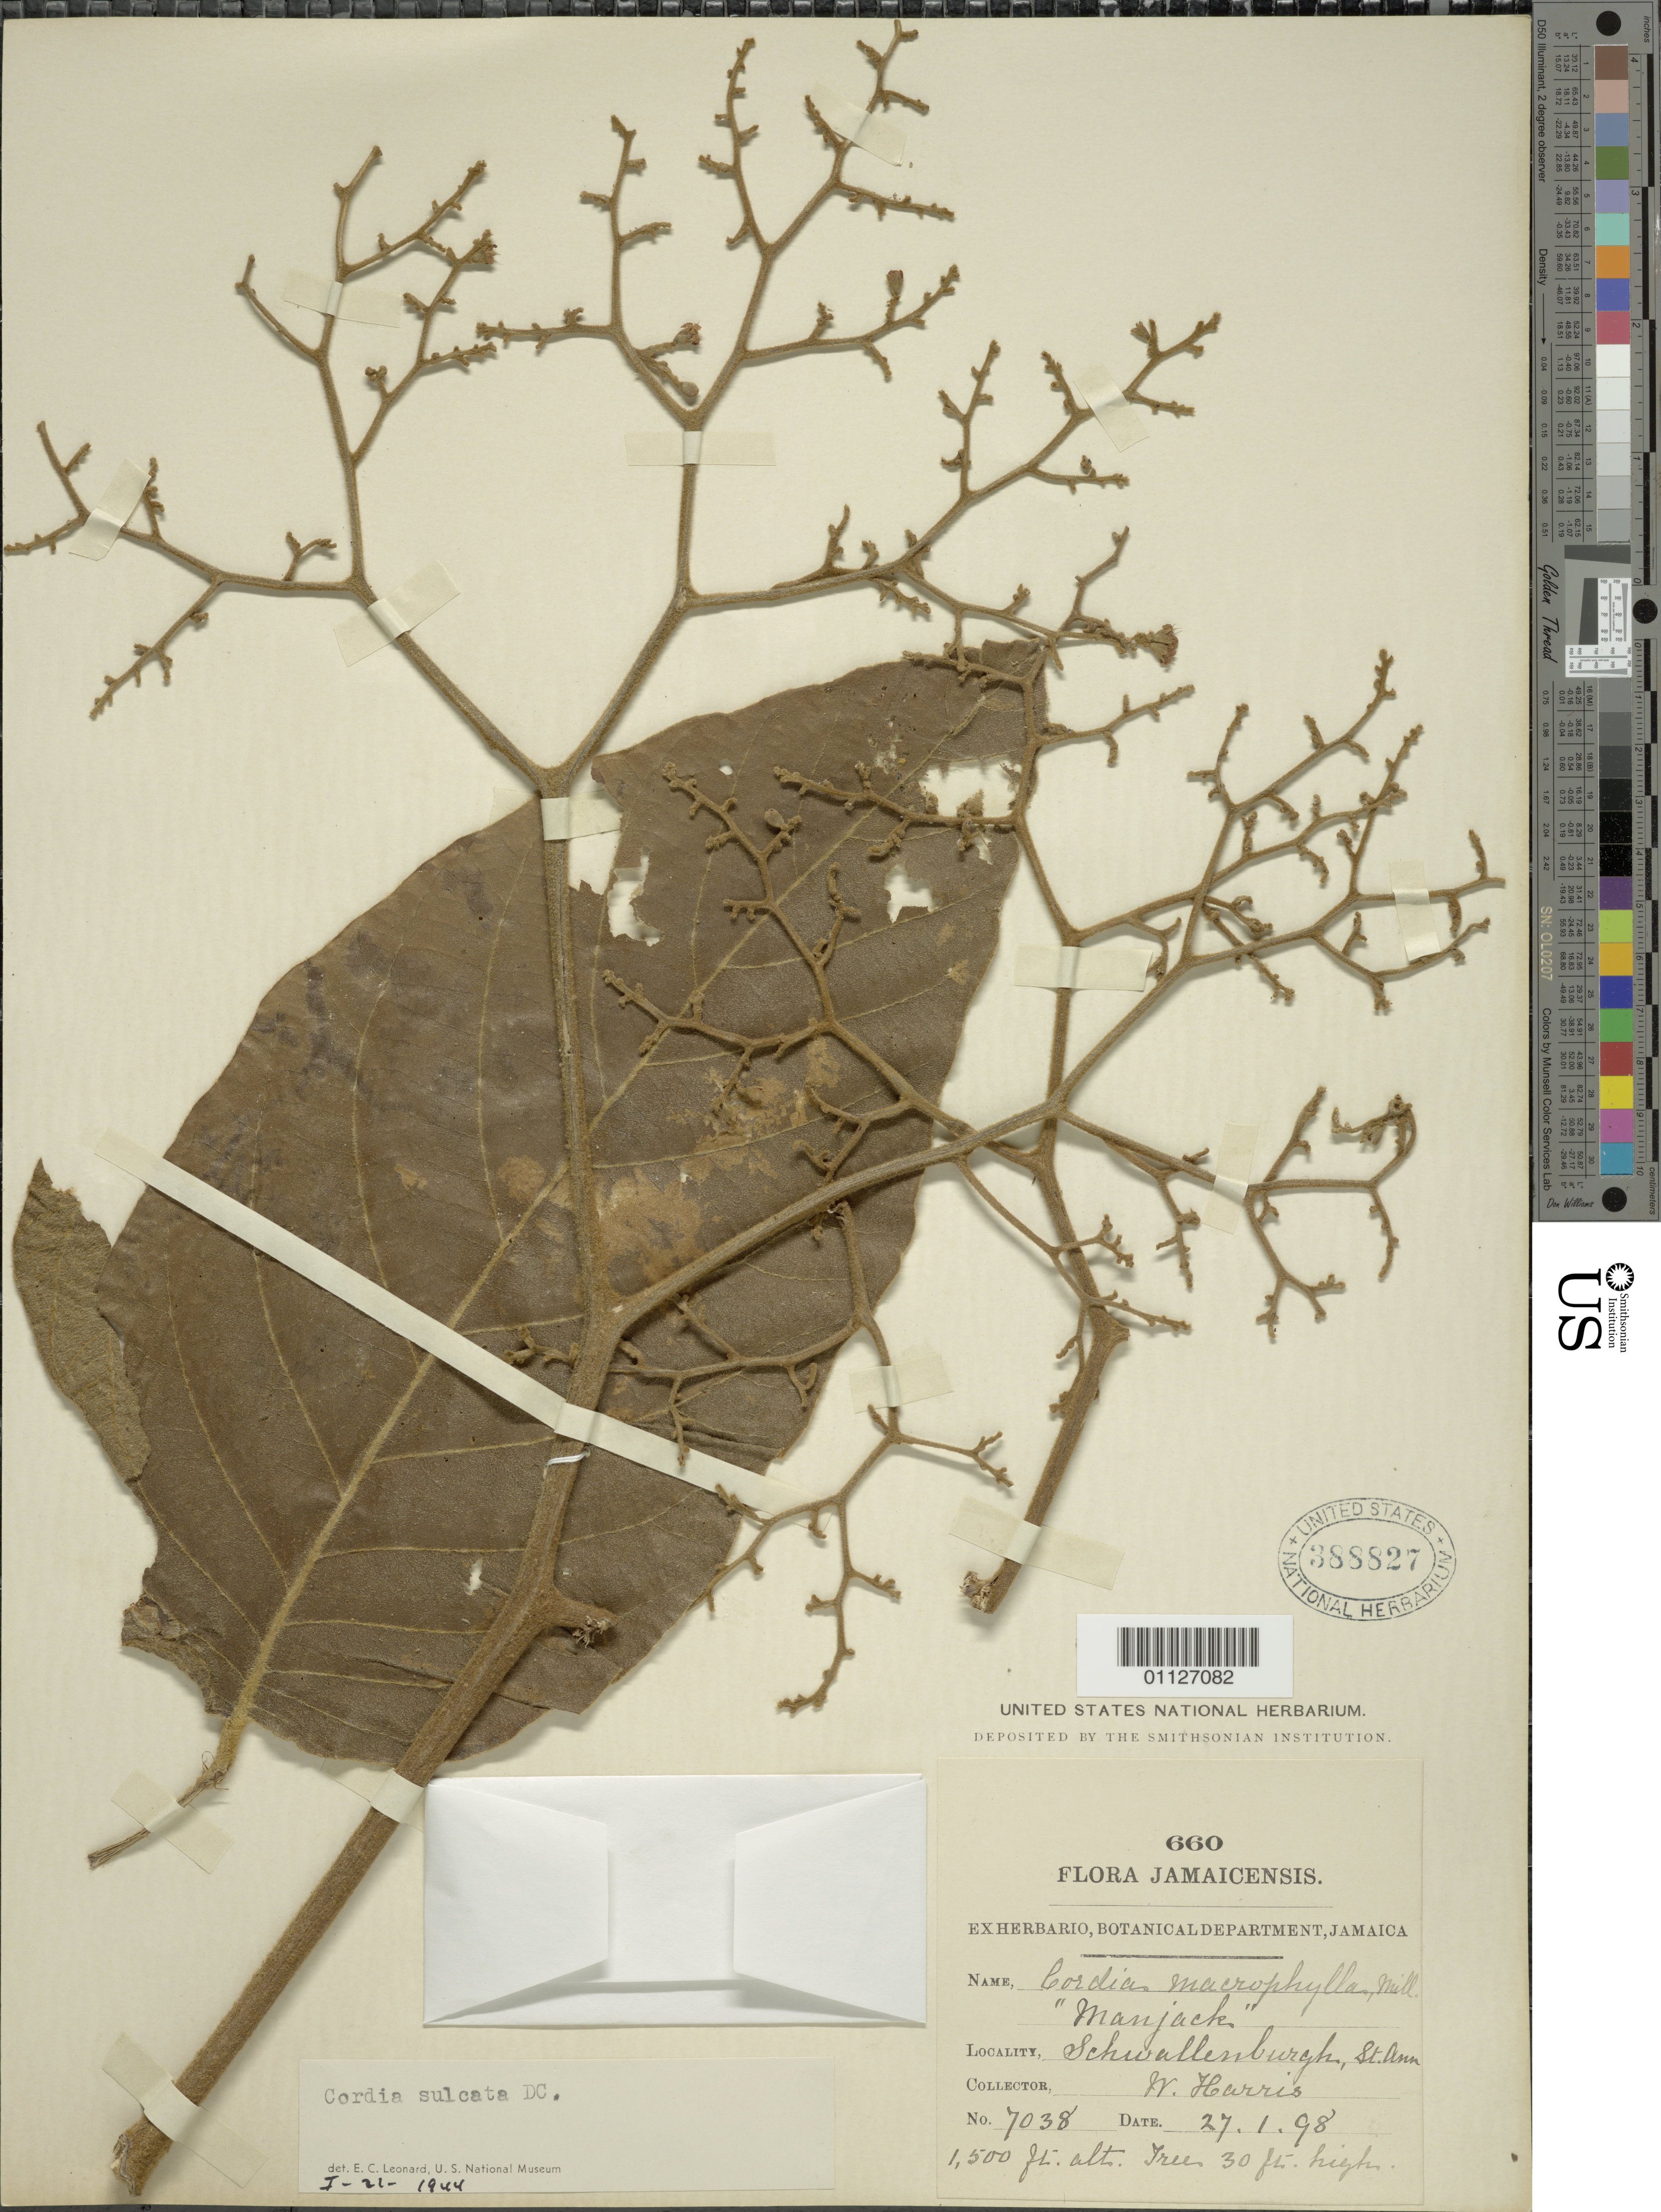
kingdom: Plantae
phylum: Tracheophyta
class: Magnoliopsida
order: Boraginales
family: Cordiaceae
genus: Cordia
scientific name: Cordia sulcata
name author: DC.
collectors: W. Harris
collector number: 7038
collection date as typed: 27 Jan 1898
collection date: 1898-01-27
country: Jamaica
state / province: Saint Ann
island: Jamaica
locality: Schwallenburgh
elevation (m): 457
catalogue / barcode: US 388827